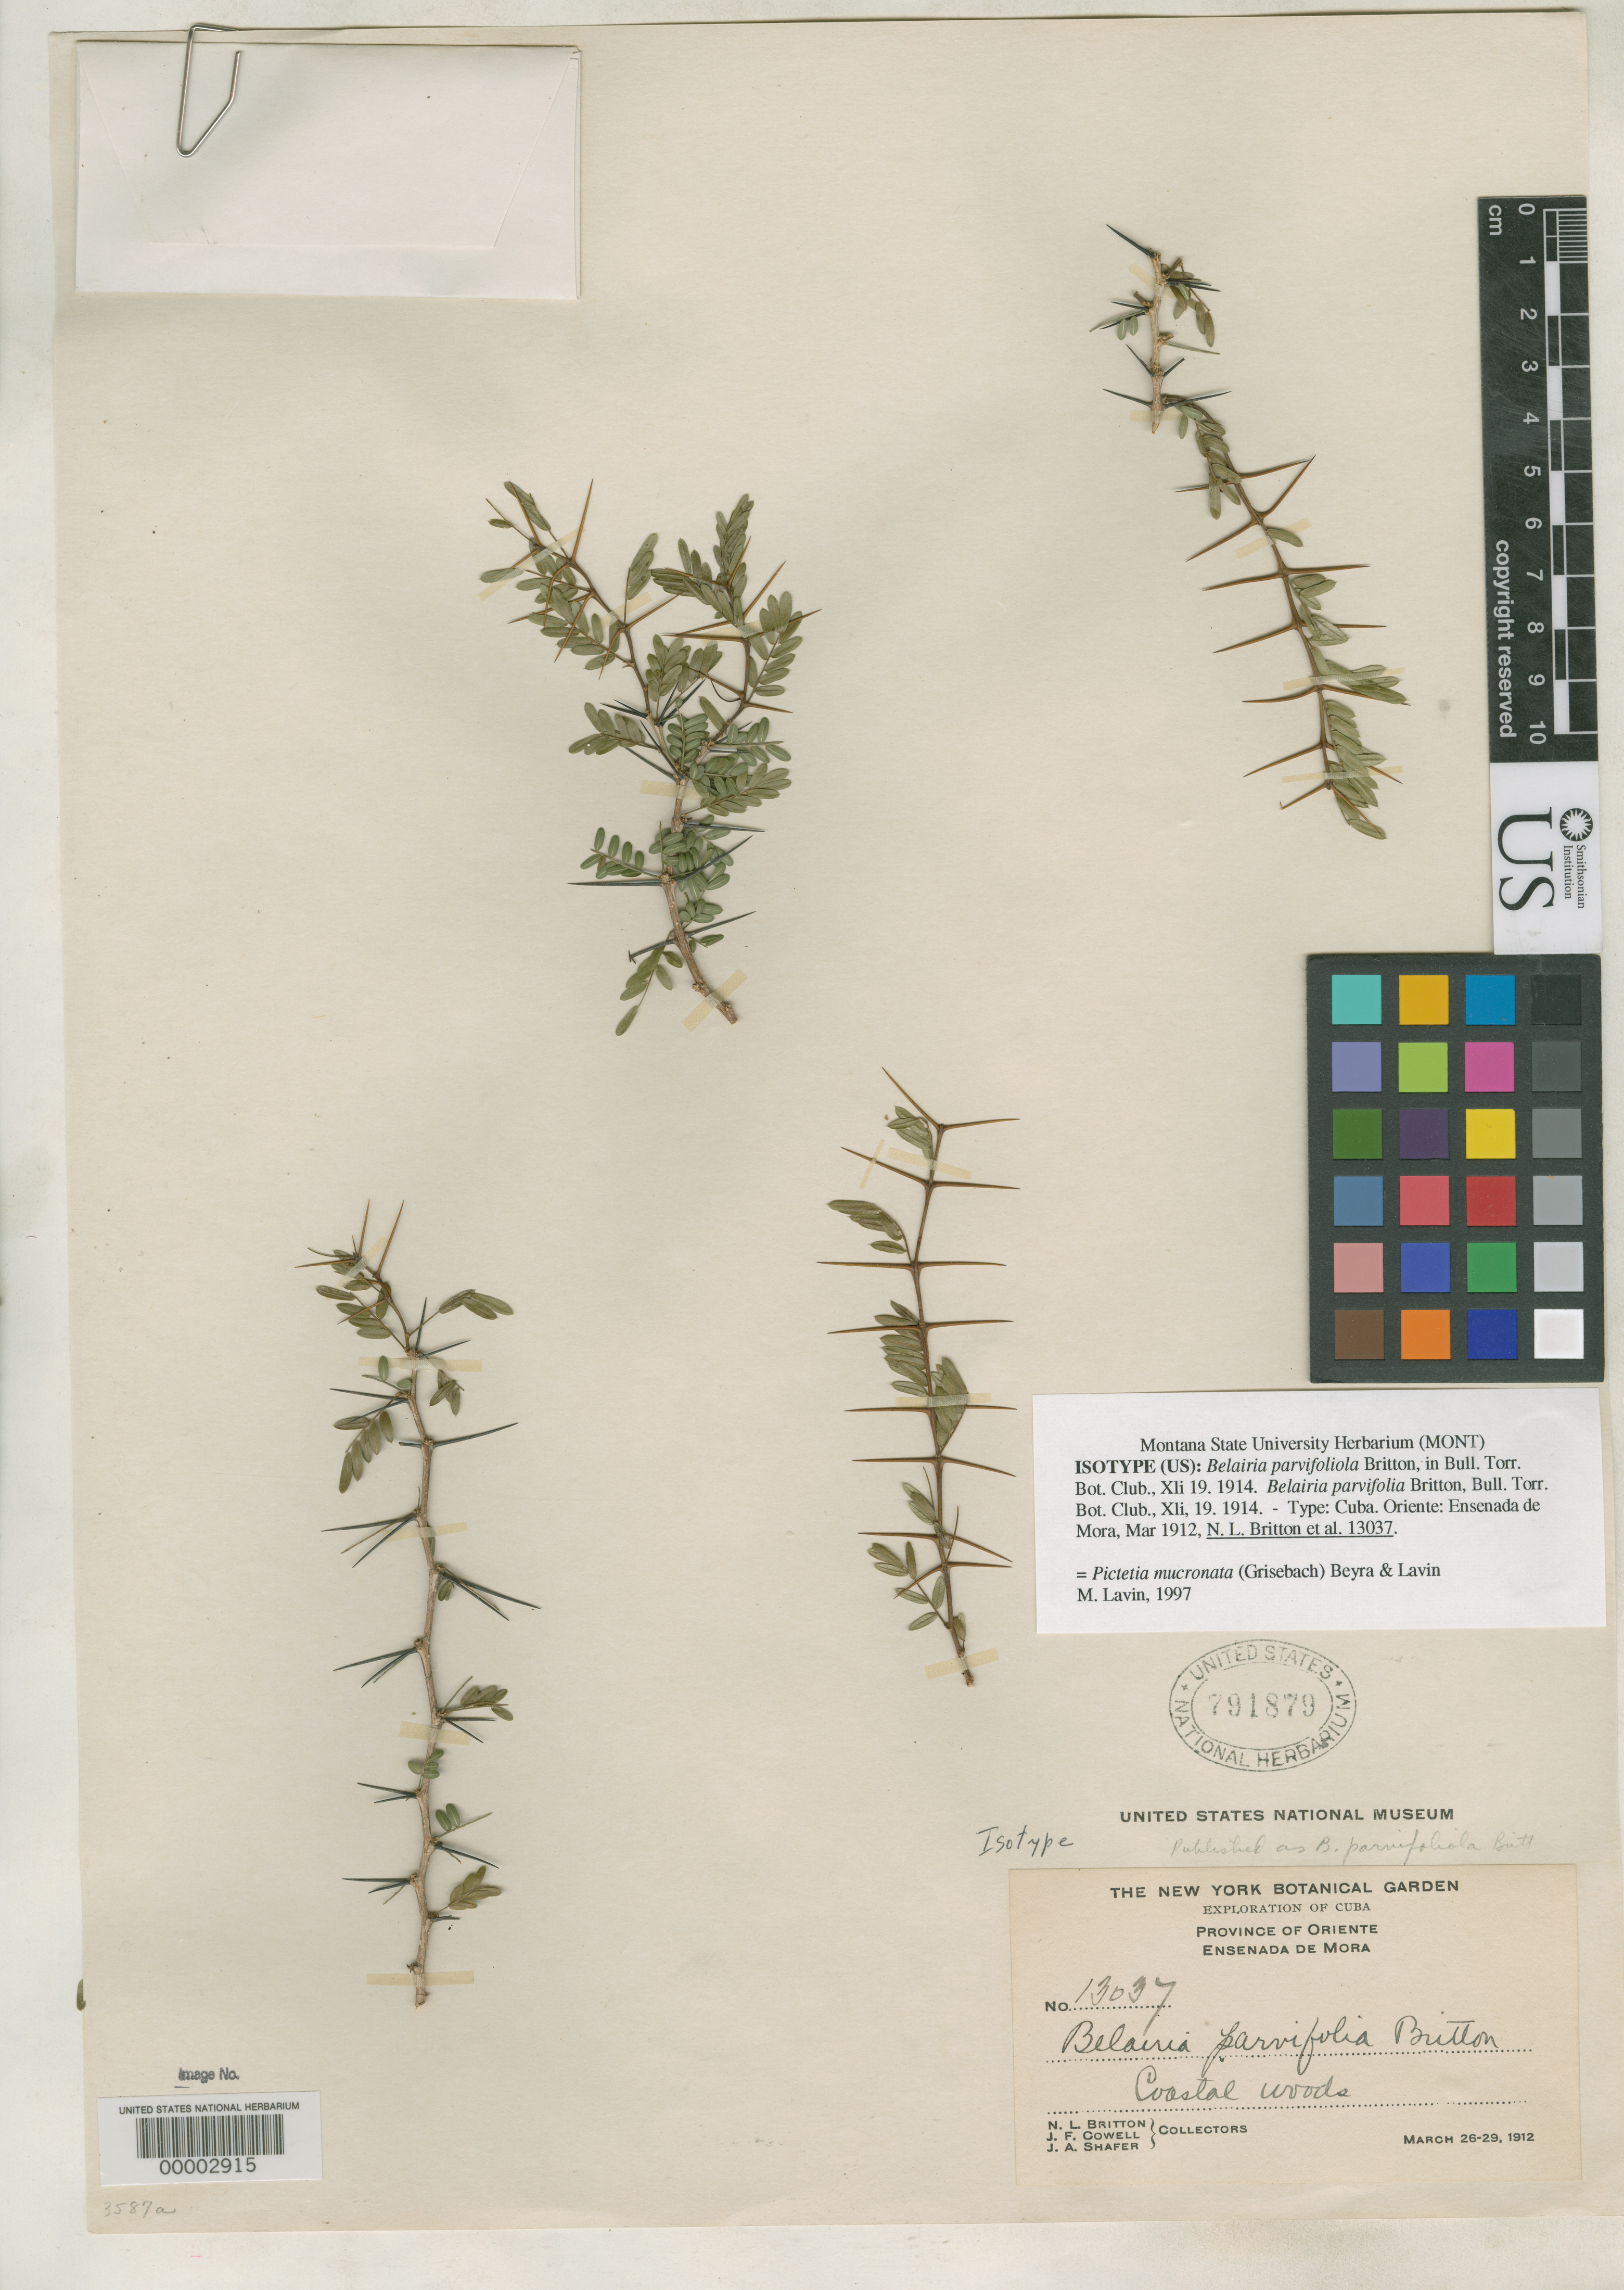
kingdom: Plantae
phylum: Tracheophyta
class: Magnoliopsida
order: Fabales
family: Fabaceae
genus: Belairia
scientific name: Belairia parvifoliola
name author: Britton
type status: Isotype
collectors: N. Britton, N. Cowell & J. A. Shafer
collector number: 13037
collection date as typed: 26 Mar 1912 to 29 Mar 1912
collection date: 1912-03-26/1912-03-29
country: Cuba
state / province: Oriente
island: Greater Antilles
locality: Ensenada de Mora, coastal Woods.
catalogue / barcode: US 791879